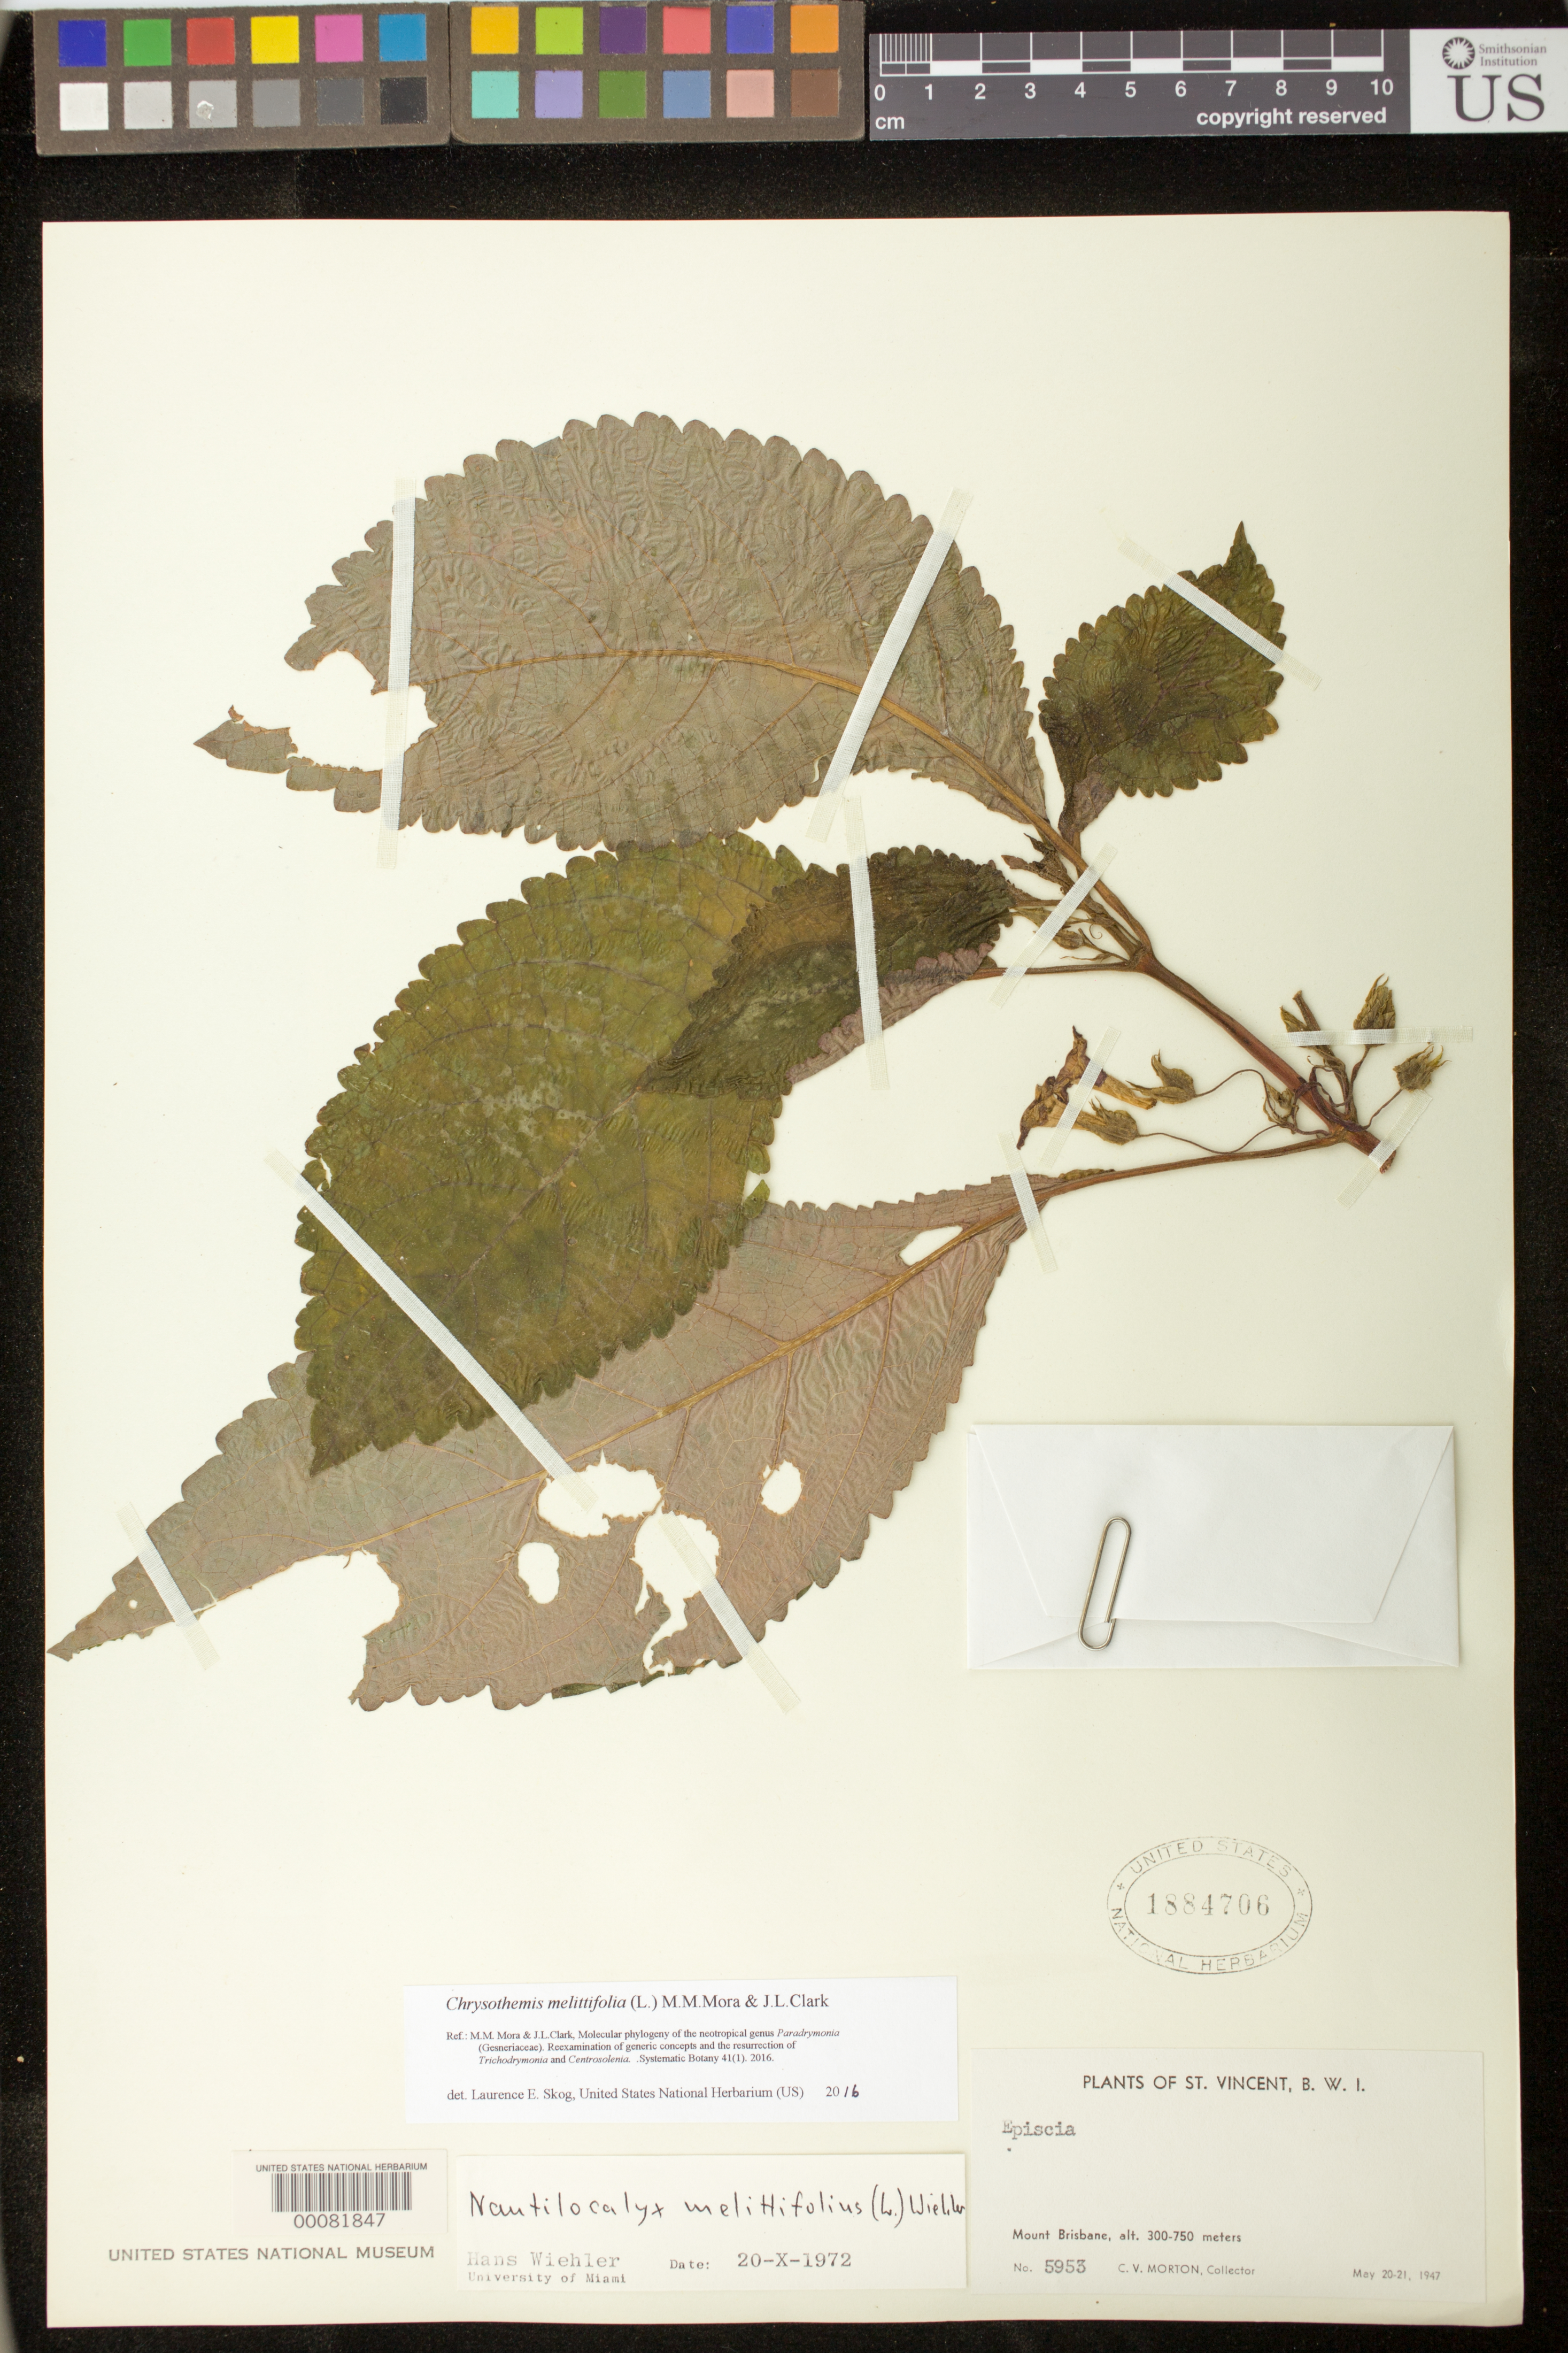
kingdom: Plantae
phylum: Tracheophyta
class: Magnoliopsida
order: Lamiales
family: Gesneriaceae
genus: Chrysothemis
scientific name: Chrysothemis melittifolia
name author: (L.) M.M. Mora & J.L. Clark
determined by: Skog, Laurence E.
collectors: C. V. Morton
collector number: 5953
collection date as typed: May 1947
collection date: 1947-05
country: St. Vincent - Grenadines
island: St. Vincent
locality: Mount Brisbane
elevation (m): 300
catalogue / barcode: US 1884706